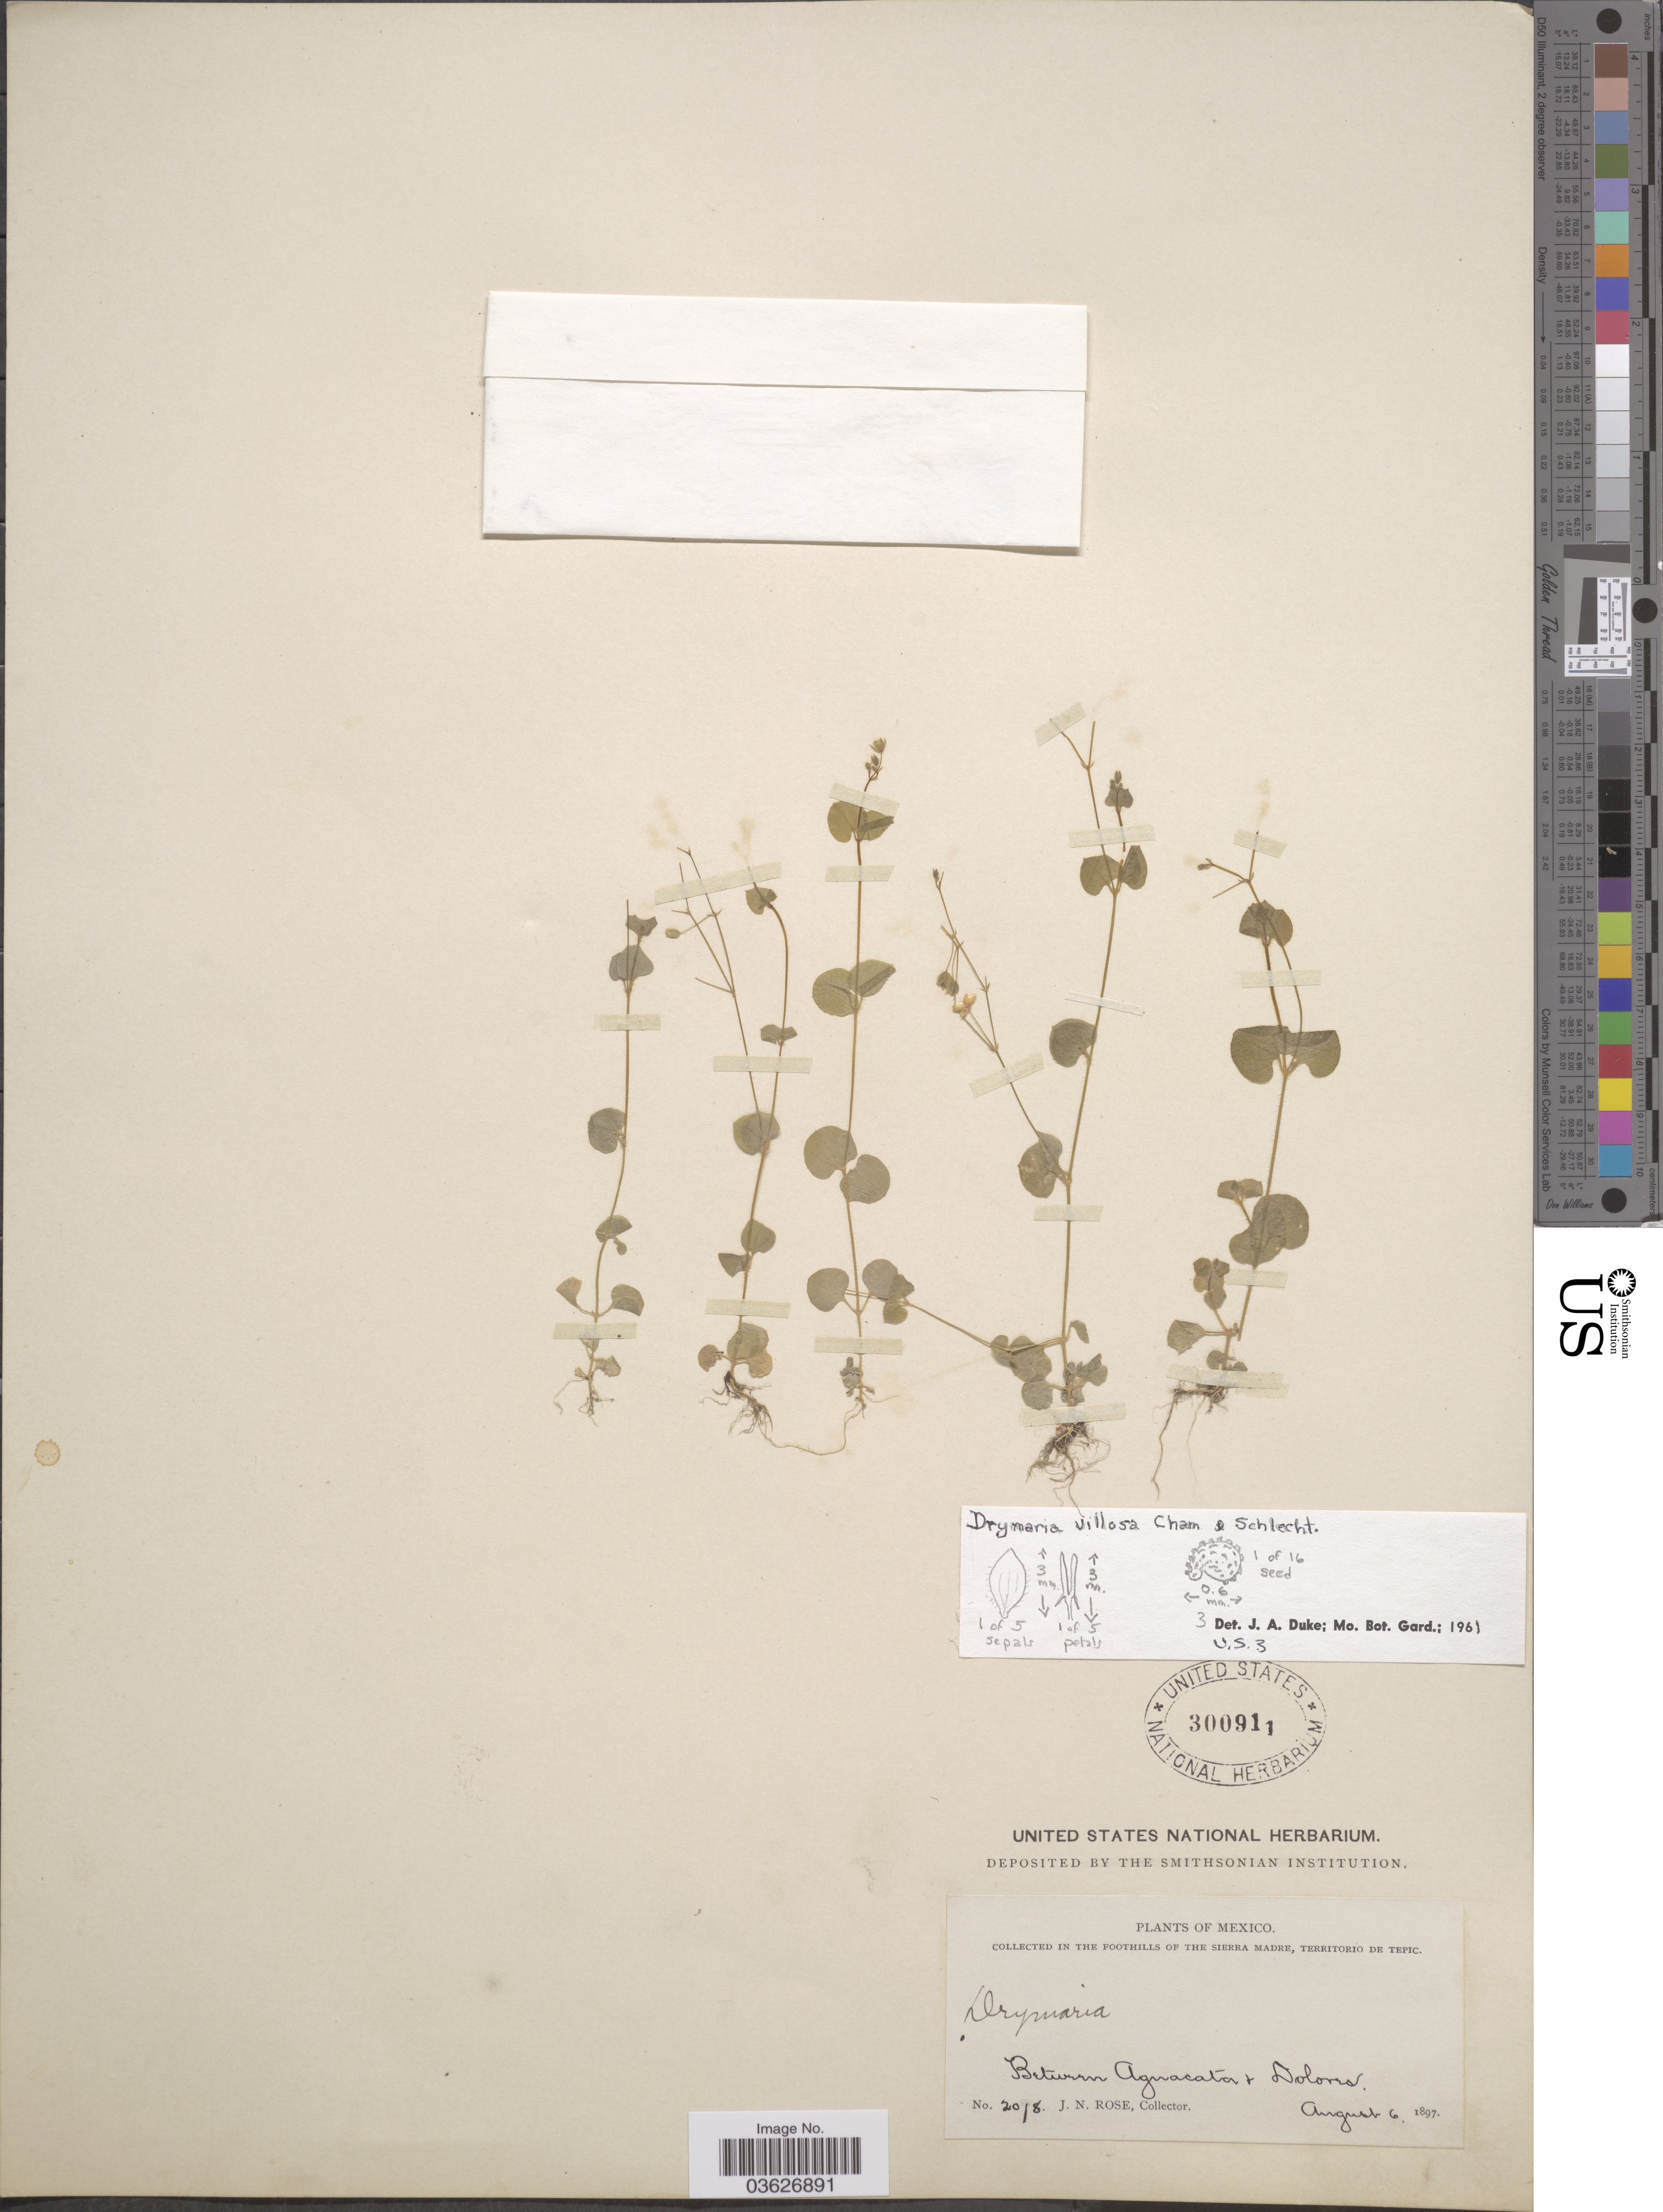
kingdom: Plantae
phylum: Tracheophyta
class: Magnoliopsida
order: Caryophyllales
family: Caryophyllaceae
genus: Drymaria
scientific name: Drymaria villosa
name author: Cham. & Schltdl.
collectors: J. N. Rose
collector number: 2018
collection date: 1897-08-06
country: Mexico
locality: In the foothills of the Sierra Madre, Territorio de Tepic. Between Aguacata + Dolores.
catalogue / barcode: US 300911